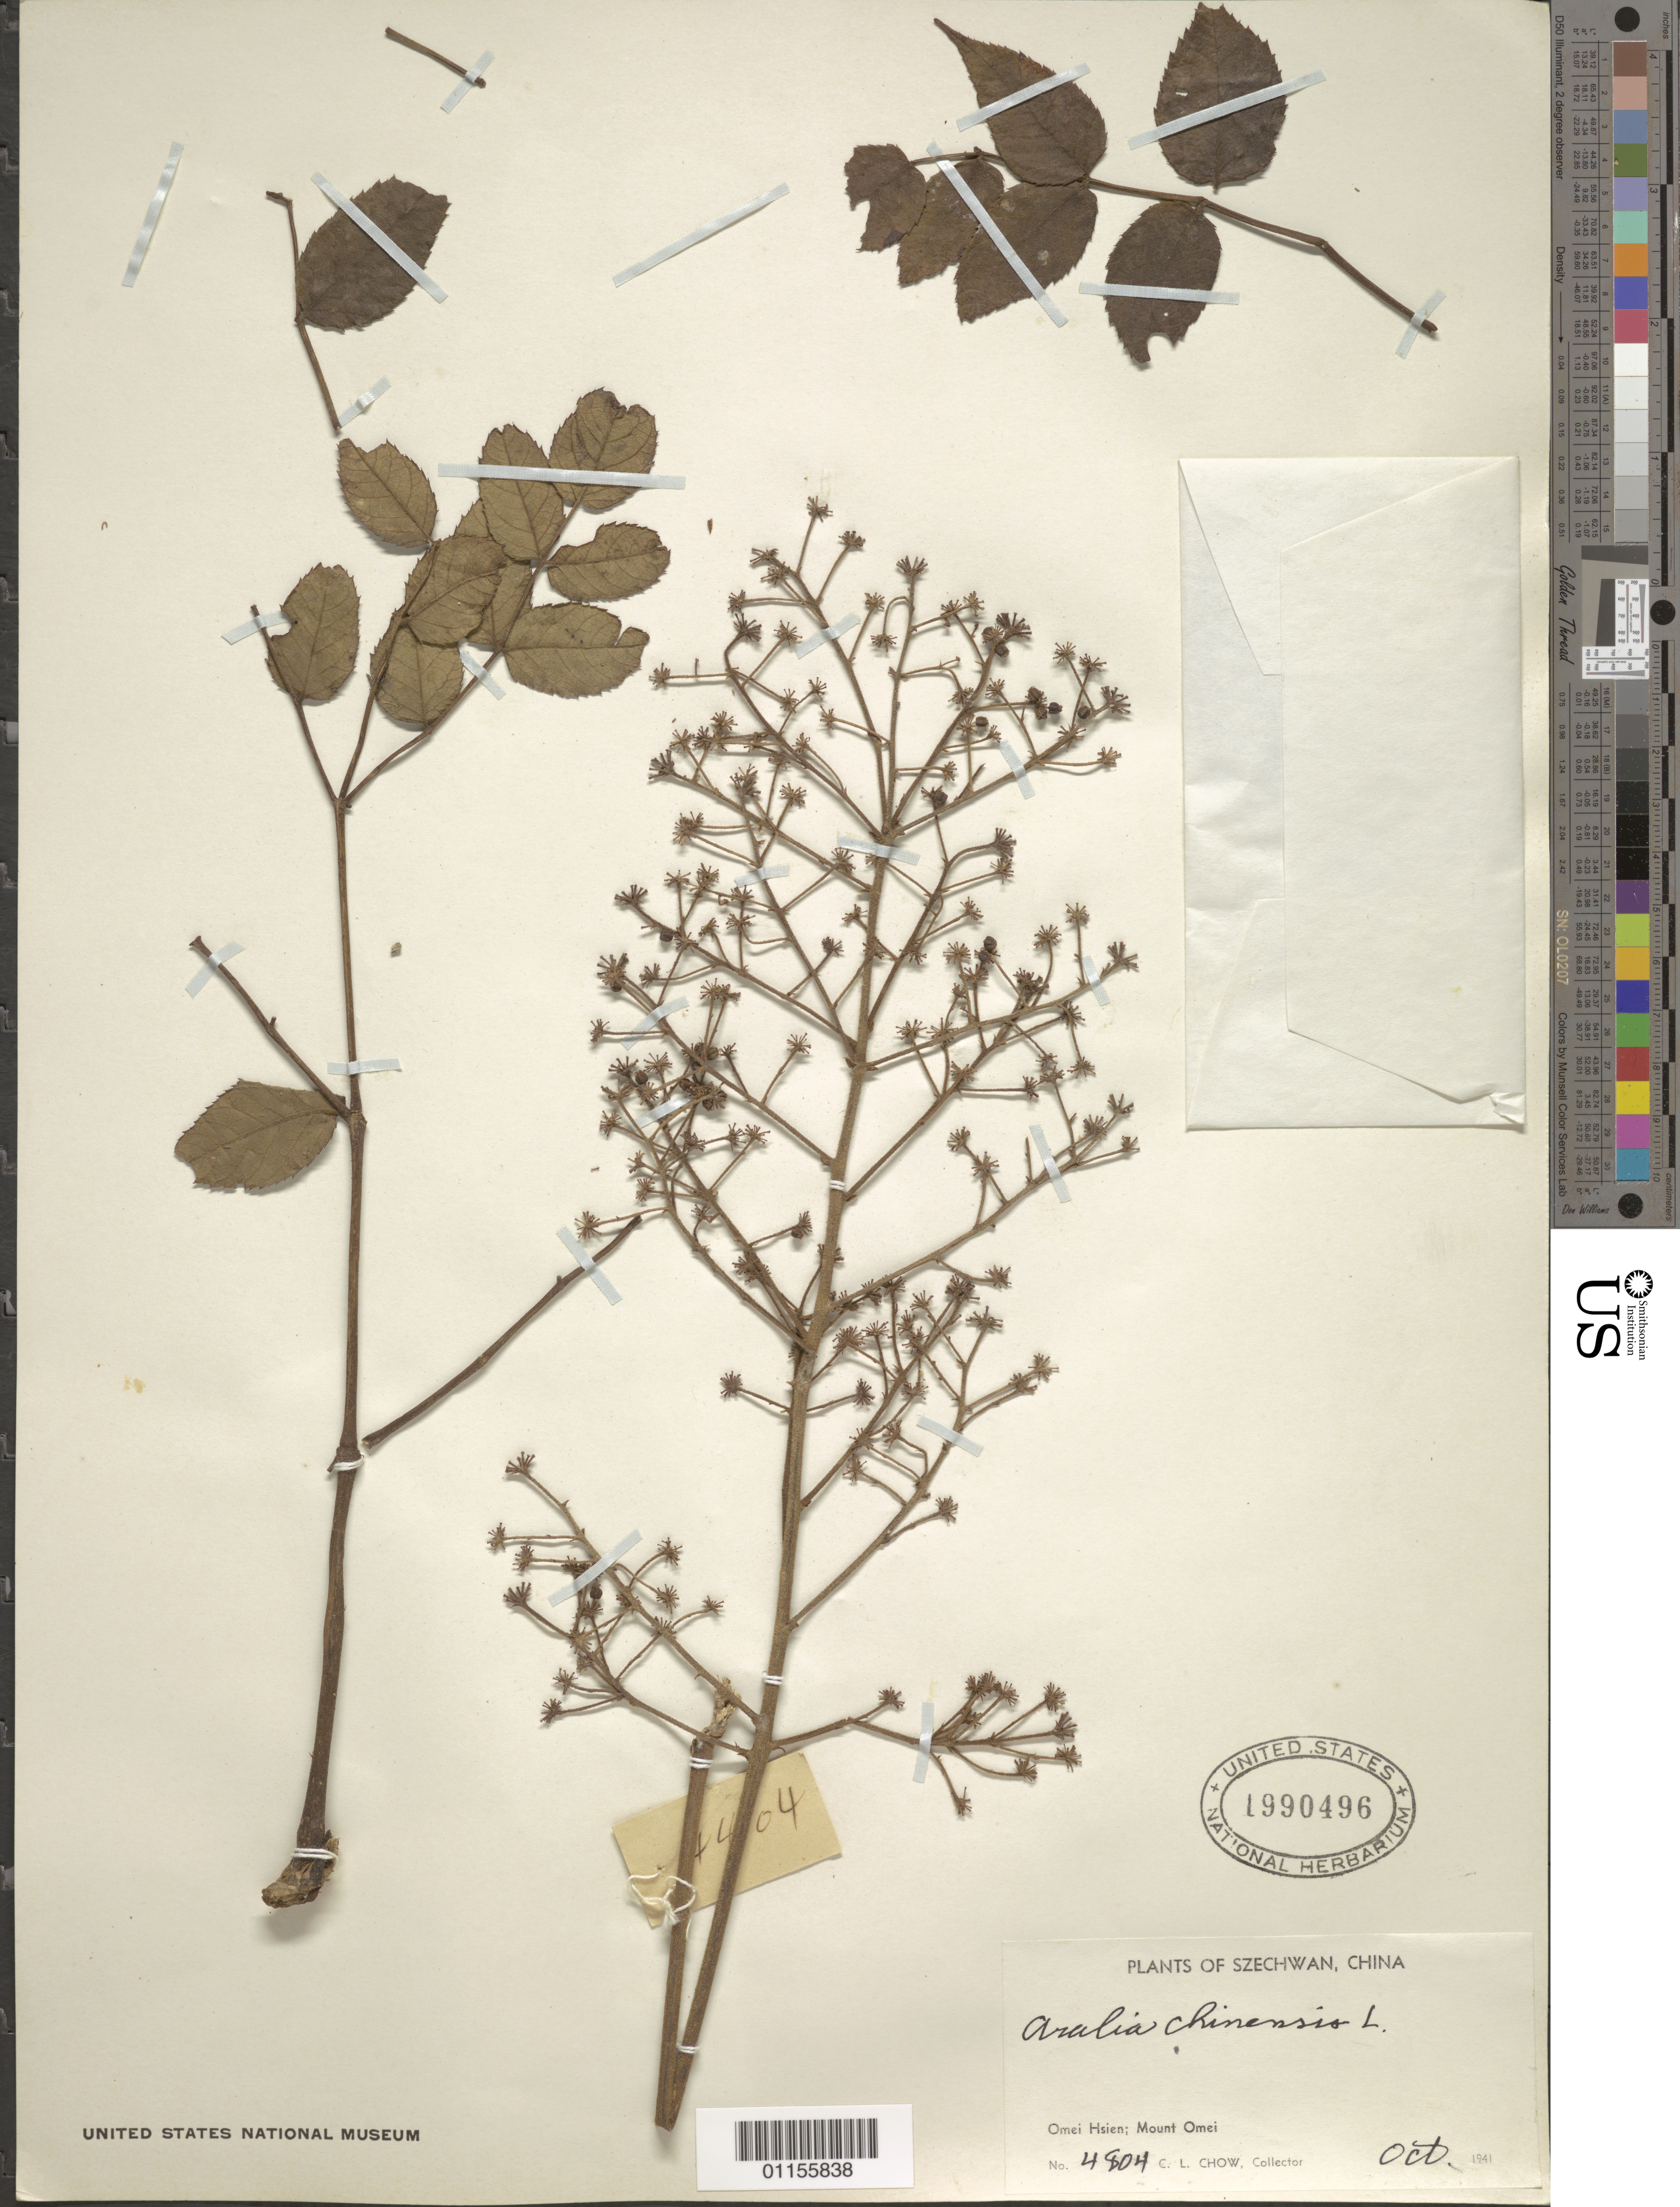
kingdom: Plantae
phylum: Tracheophyta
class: Magnoliopsida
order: Apiales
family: Araliaceae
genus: Aralia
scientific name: Aralia chinensis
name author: L.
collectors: C. Chow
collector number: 4804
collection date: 1941-10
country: China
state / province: Sichuan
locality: Omei Hsien; Mt Omei.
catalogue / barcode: US 1990496